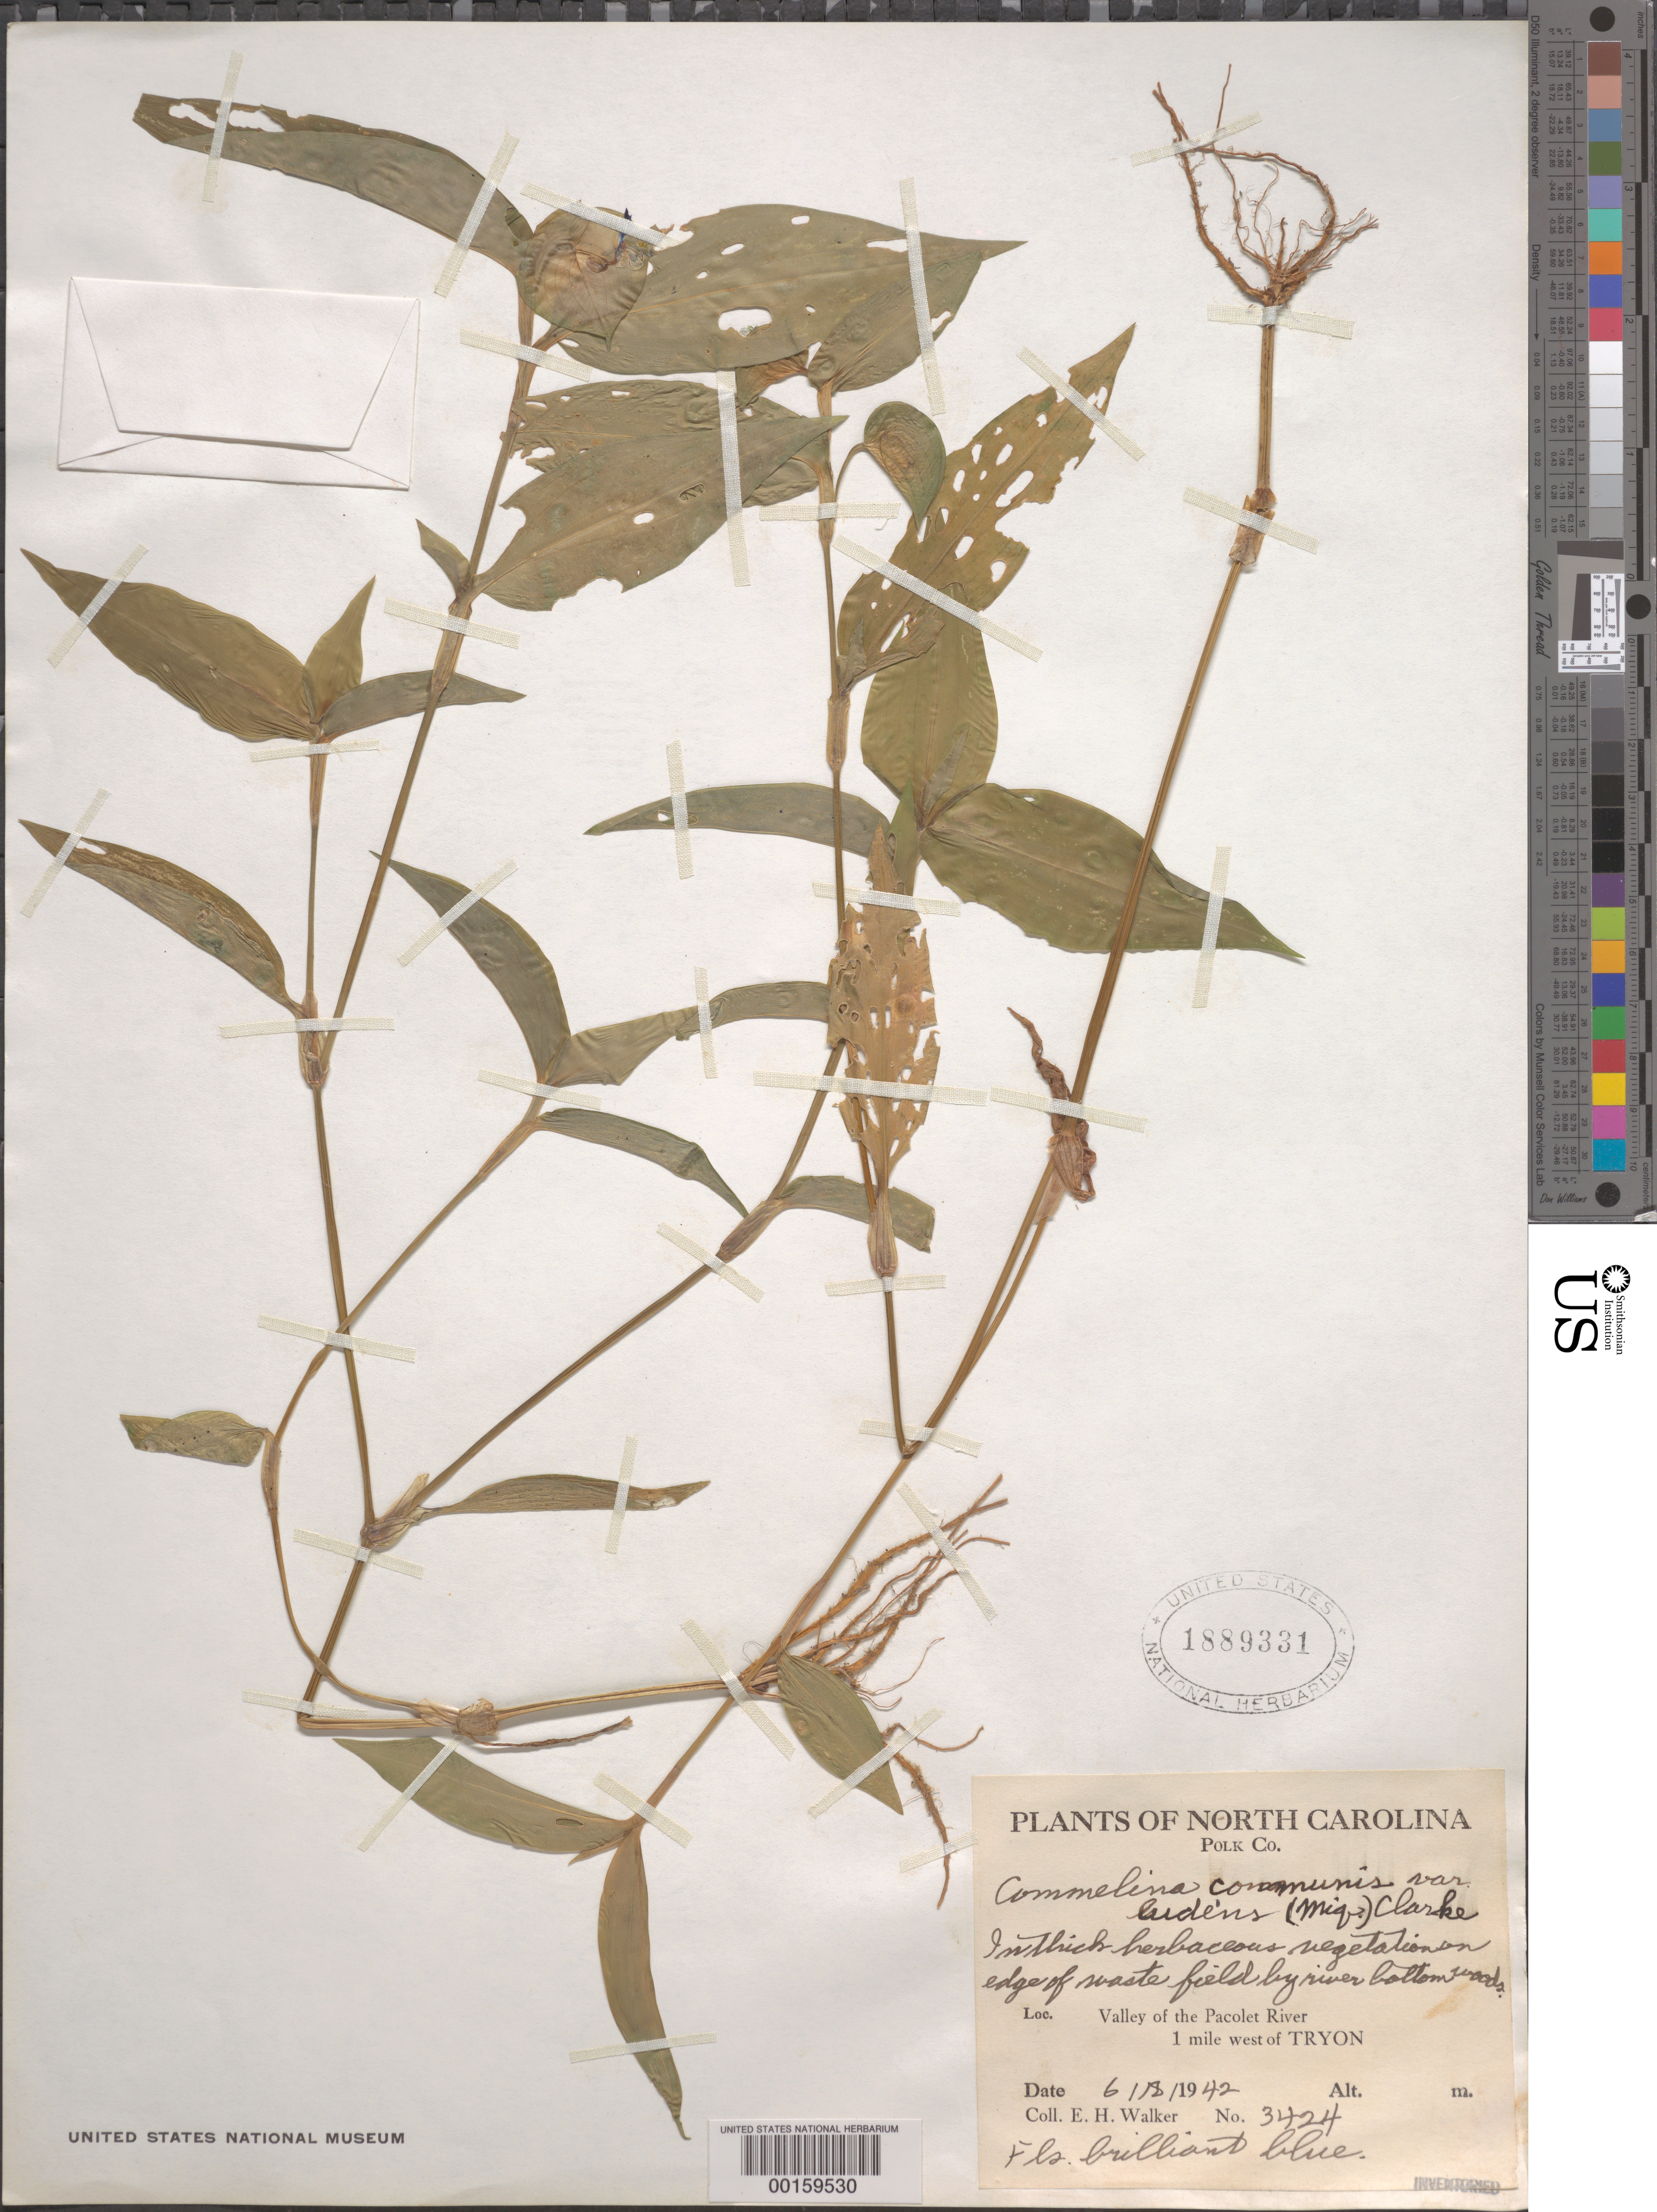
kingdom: Plantae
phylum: Tracheophyta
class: Liliopsida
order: Commelinales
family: Commelinaceae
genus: Commelina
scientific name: Commelina communis var. ludens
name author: (Miq.) C.B. Clarke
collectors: E. H. Walker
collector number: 3424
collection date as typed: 18 Jun 1942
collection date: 1942-06-18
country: United States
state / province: North Carolina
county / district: Polk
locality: Valley of the Pacolet river, 1 mi w of Tryon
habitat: In thick herb. veg. on edge of waste field by river bottom. wood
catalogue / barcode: US 1889331